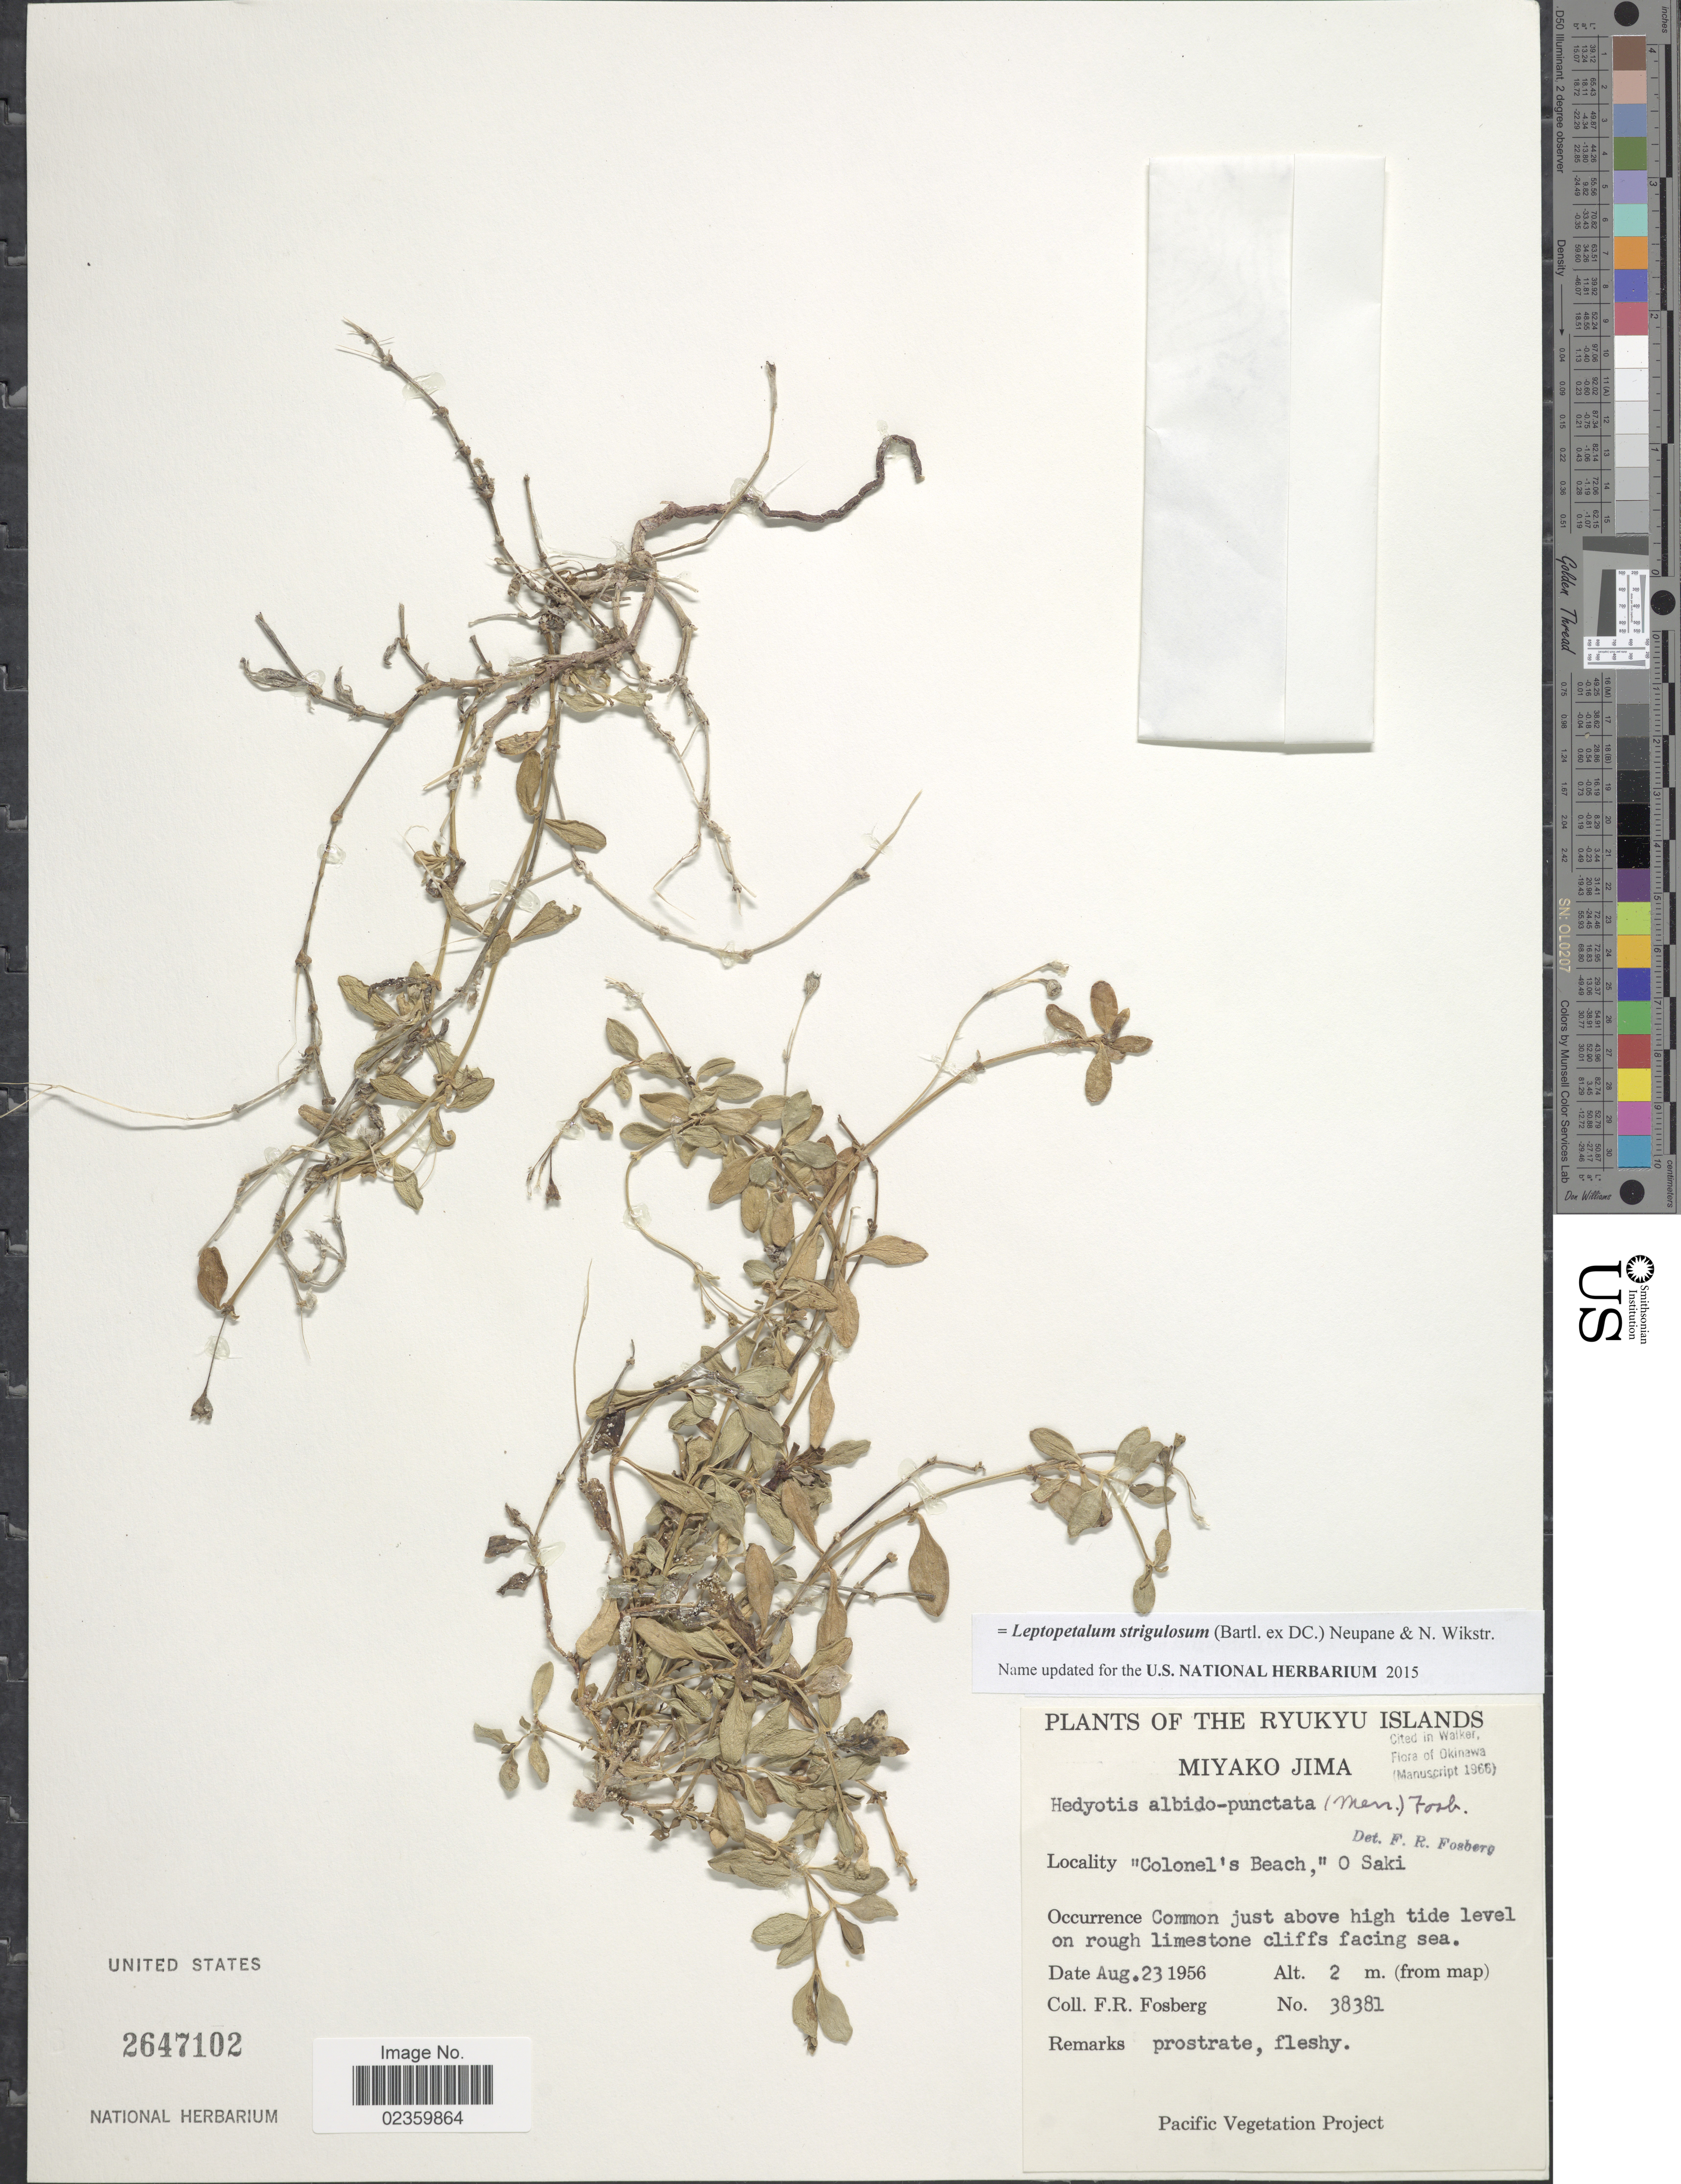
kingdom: Plantae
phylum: Tracheophyta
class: Magnoliopsida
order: Gentianales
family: Rubiaceae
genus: Leptopetalum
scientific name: Leptopetalum strigulosum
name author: (Bartl. ex DC.) Neupane & N. Wikstr.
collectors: F. R. Fosberg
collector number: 38381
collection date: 1956-08-23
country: Japan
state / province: Okinawa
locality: The Ryukyu Islands, Miyako Jima, "Colonel's Beach", O Saki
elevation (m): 2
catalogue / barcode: US 2647102